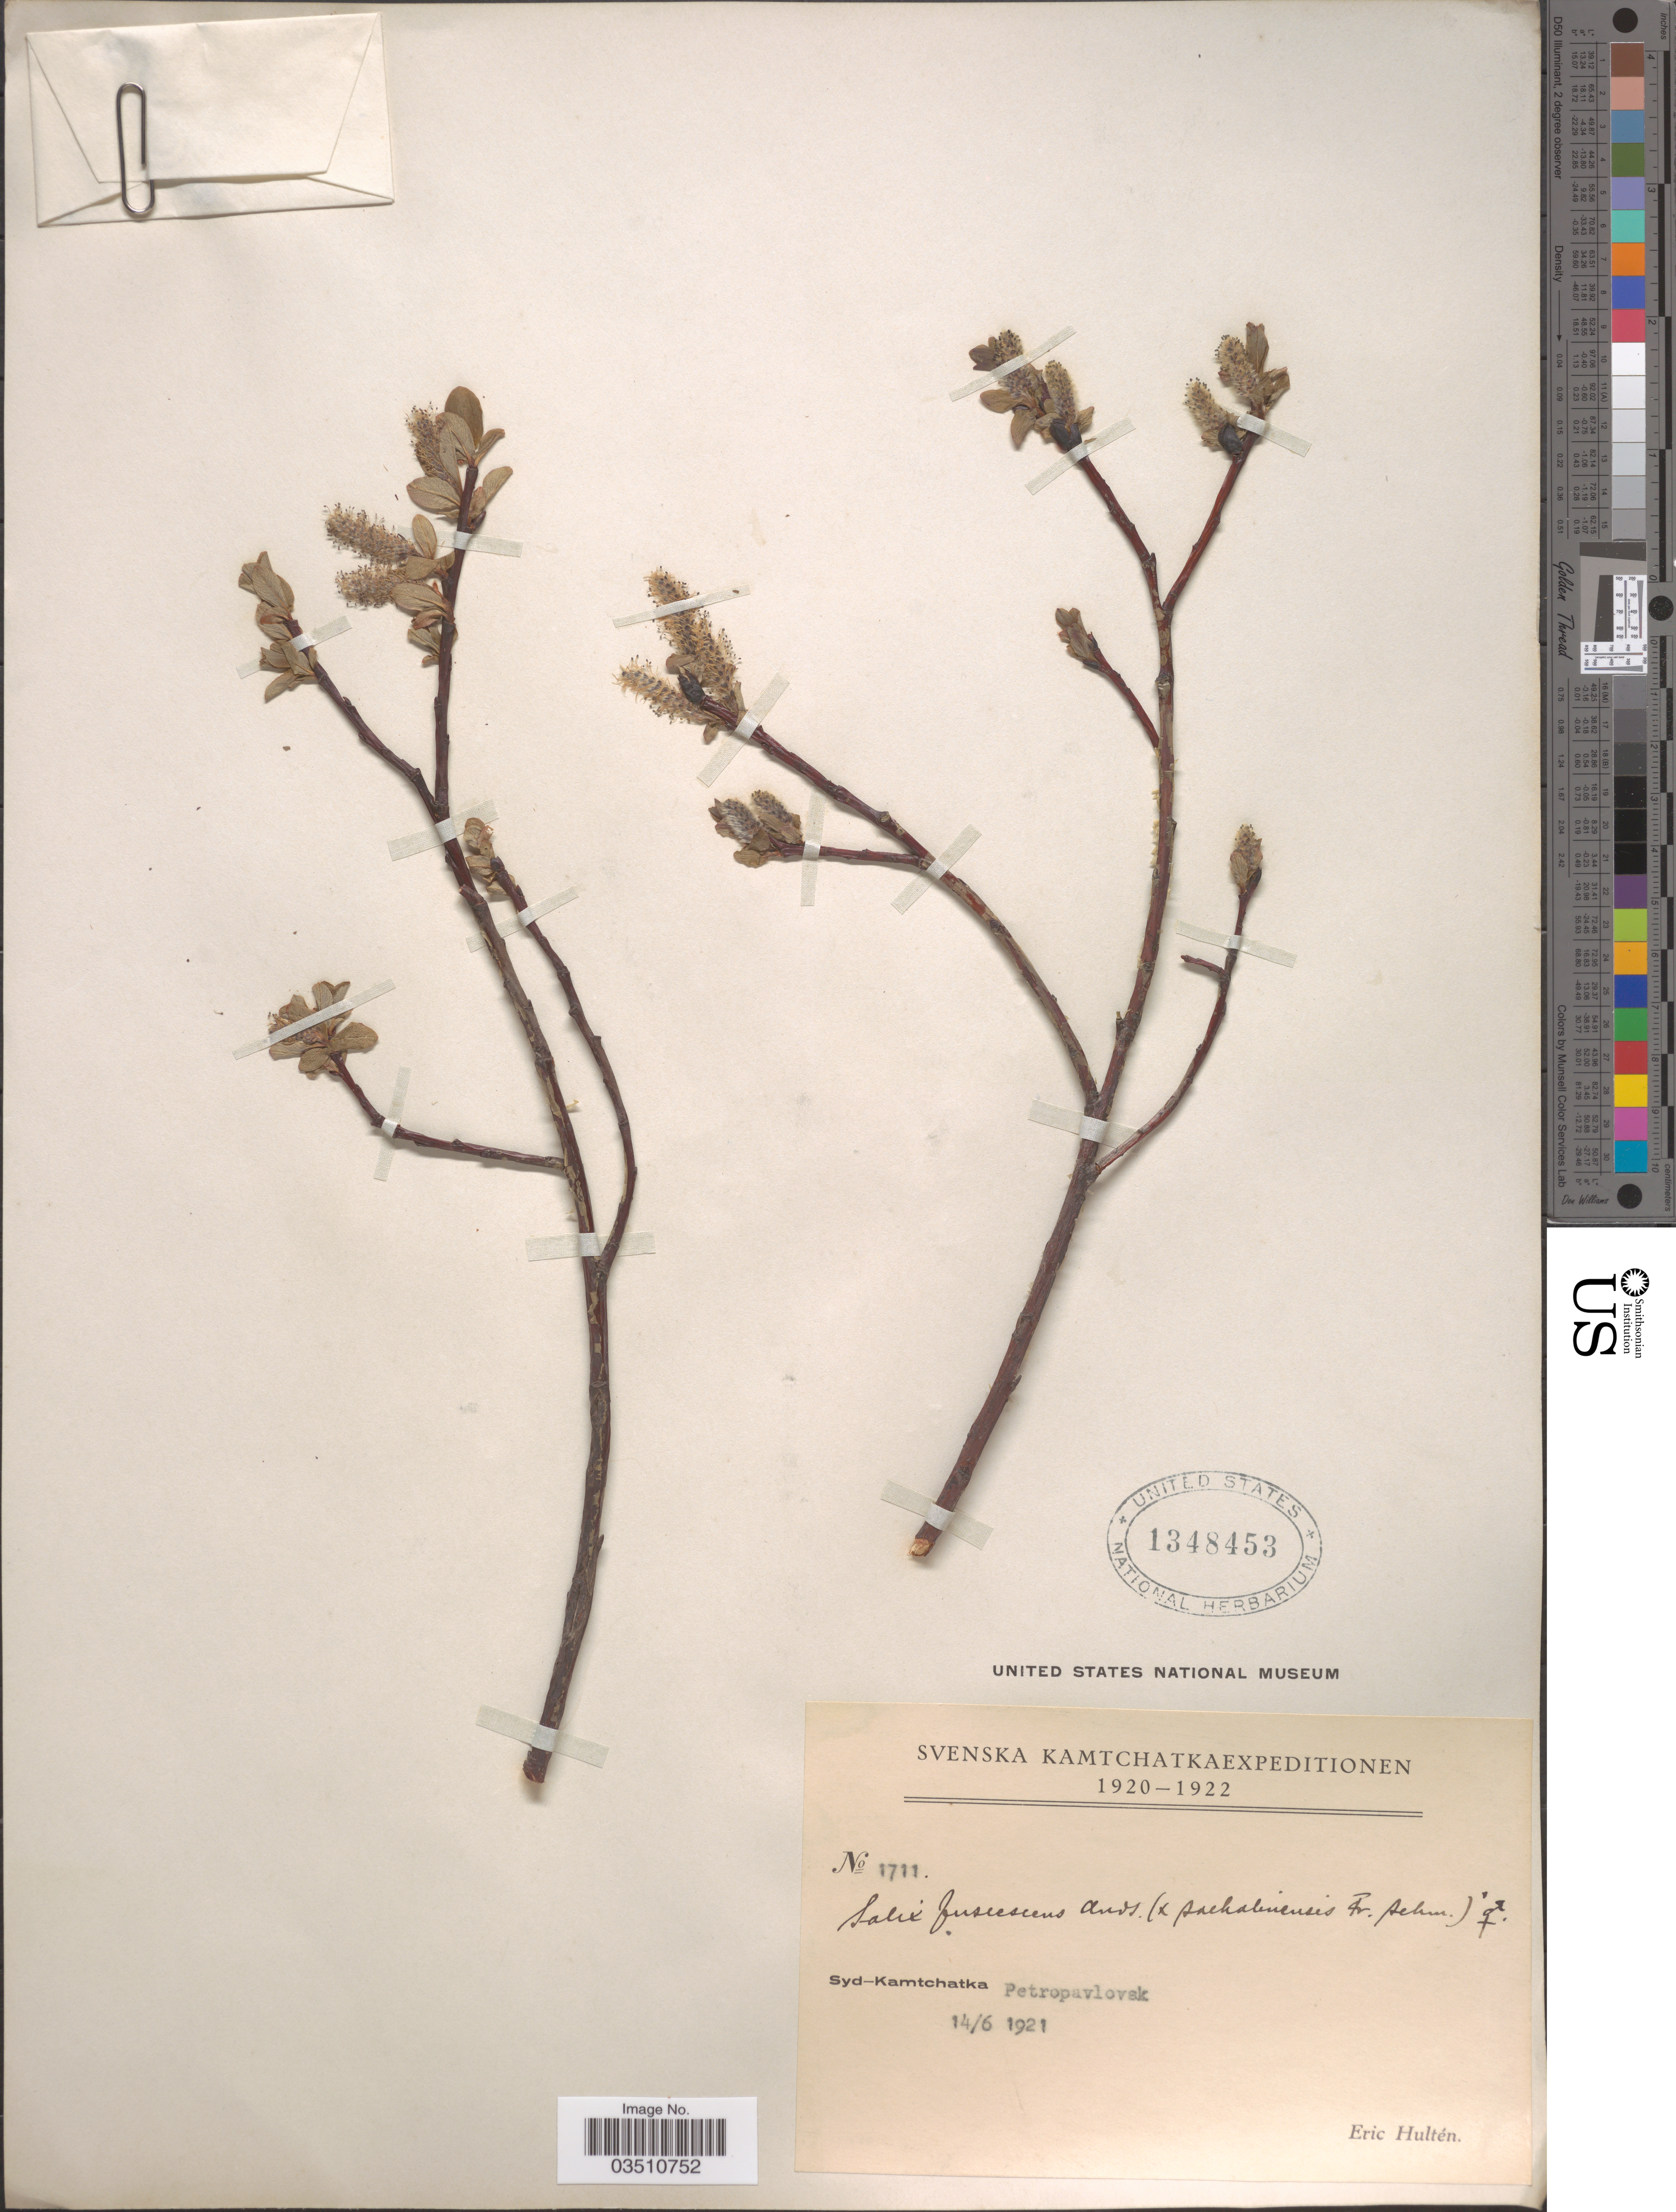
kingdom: Plantae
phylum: Tracheophyta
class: Magnoliopsida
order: Malpighiales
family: Salicaceae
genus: Salix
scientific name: Salix fuscescens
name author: Andersson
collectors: E. G. Hultén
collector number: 1711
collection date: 1921-06-14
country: Russian Federation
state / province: Kamchatka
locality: Syd-Kamtchatka Petropavlovsk.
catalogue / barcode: US 1348453